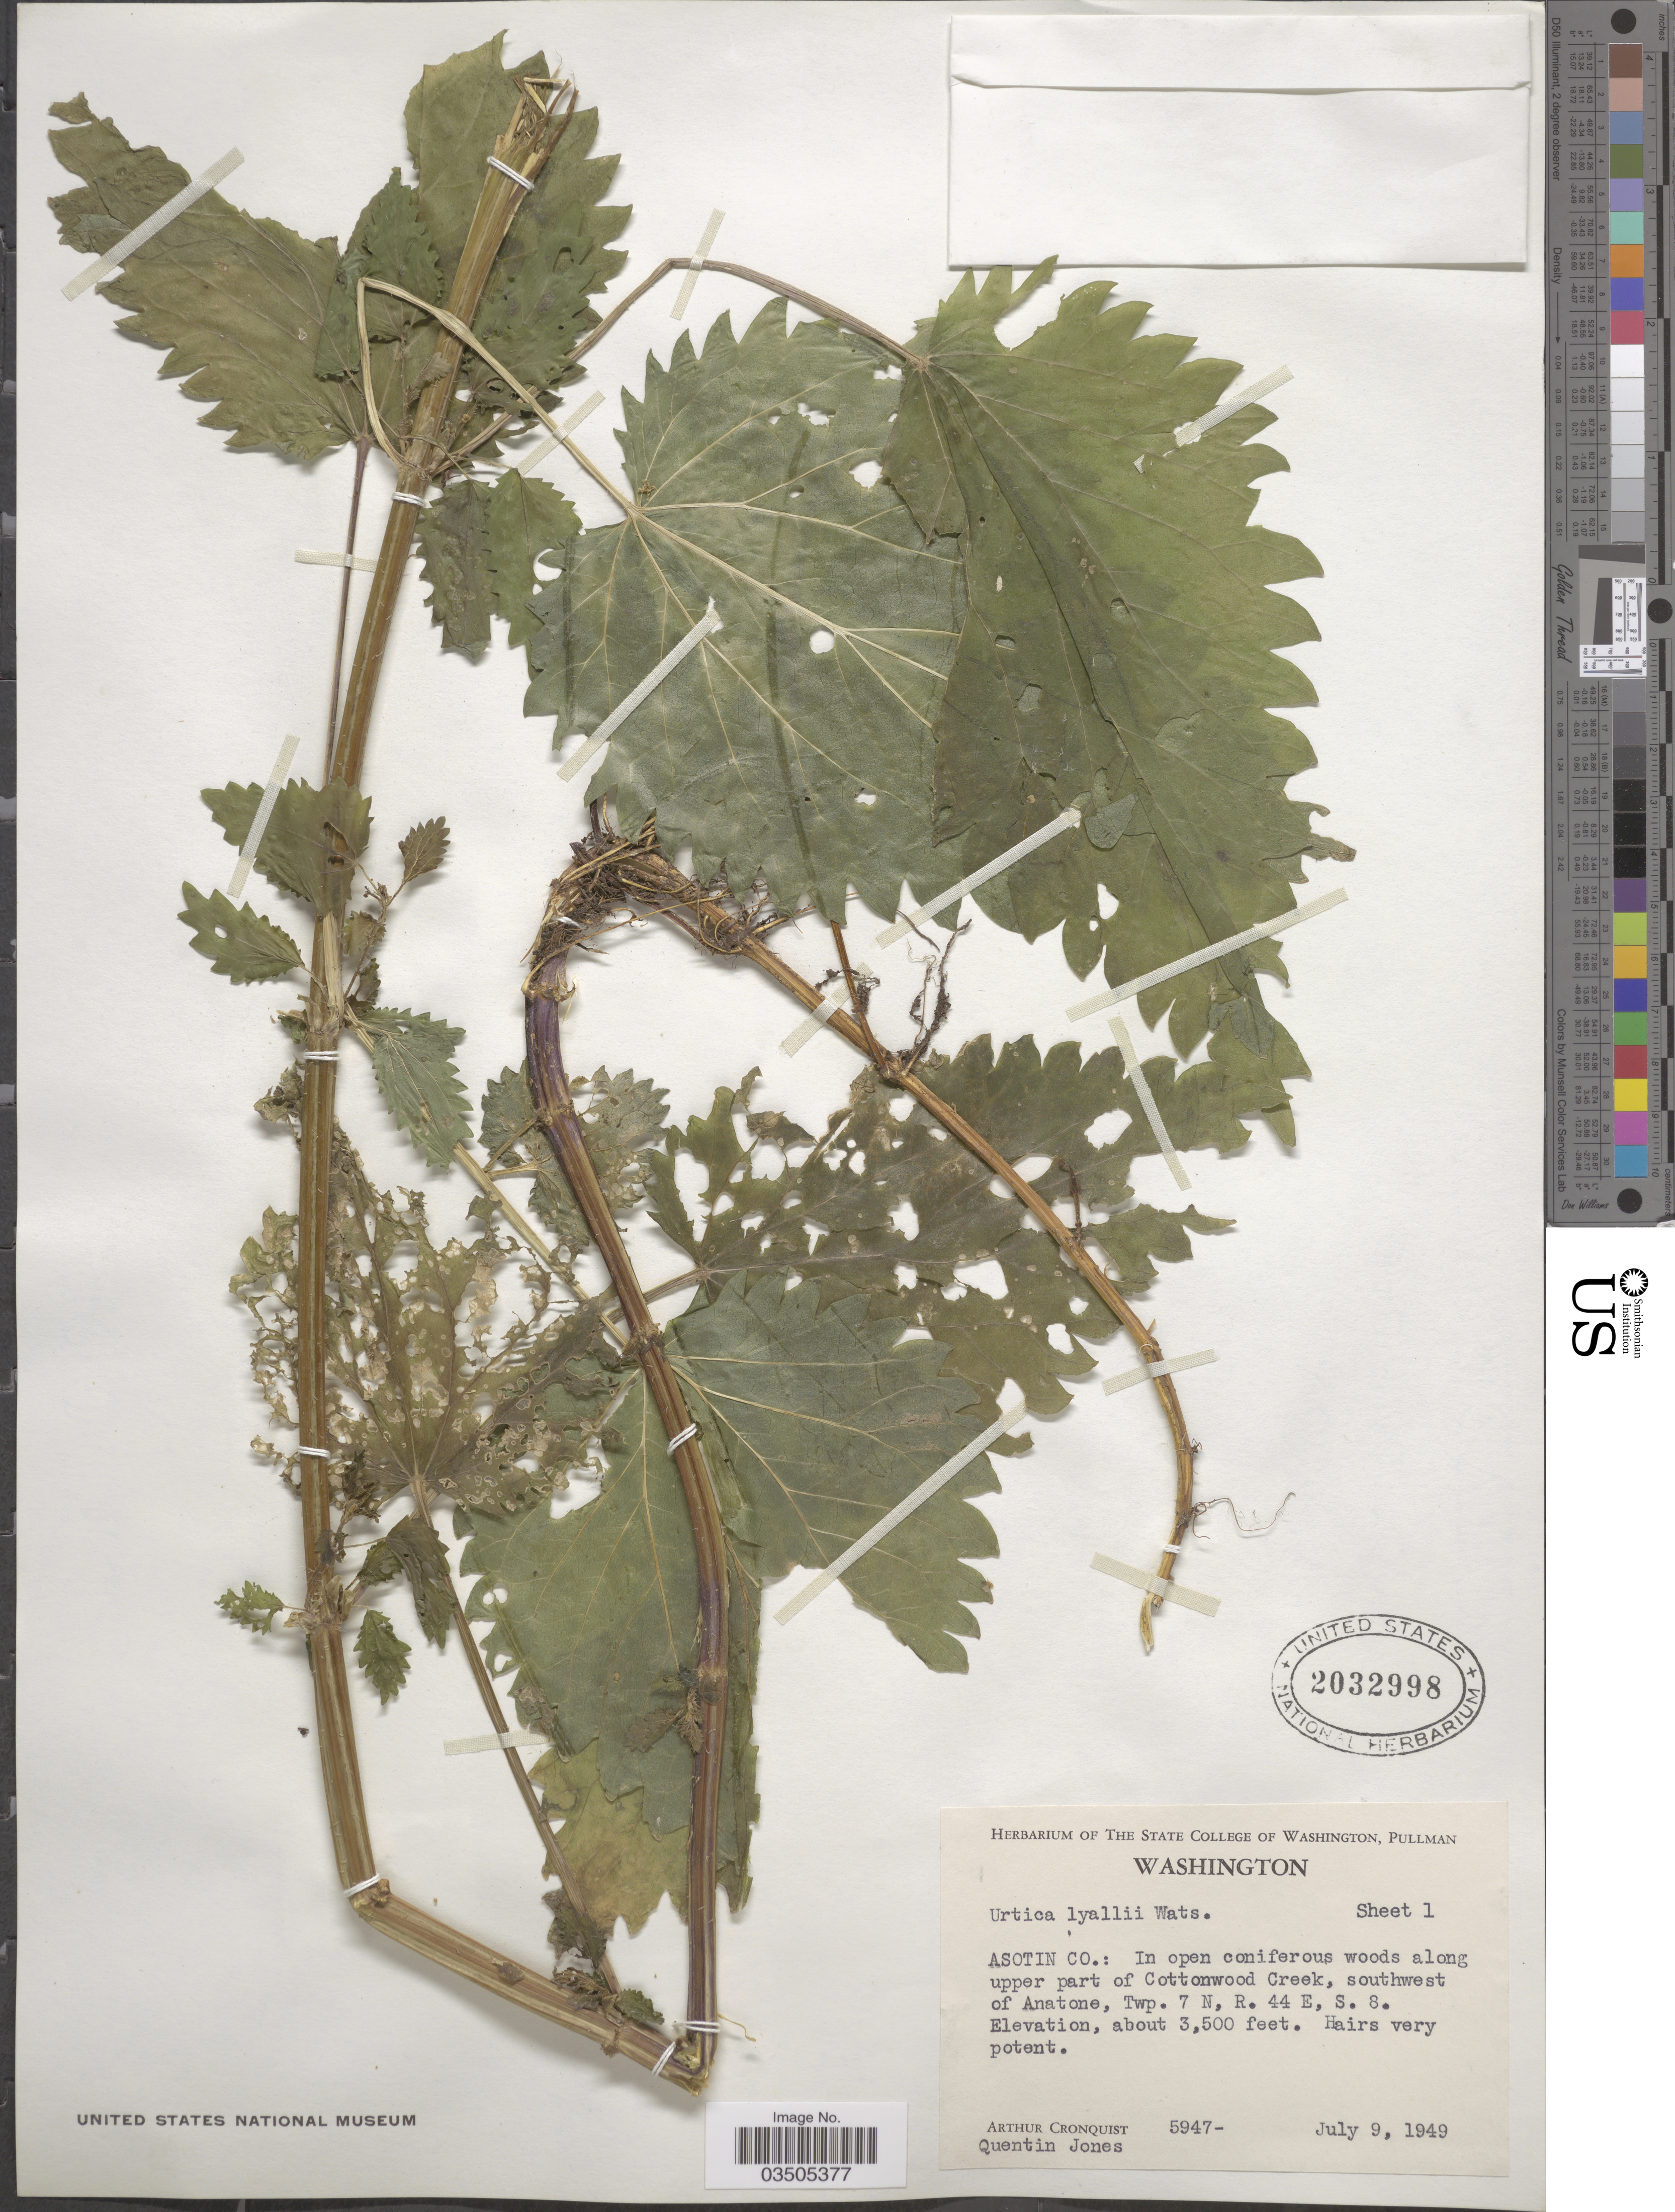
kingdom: Plantae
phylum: Tracheophyta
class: Magnoliopsida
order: Rosales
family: Urticaceae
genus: Urtica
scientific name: Urtica dioica subsp. gracilis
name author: L.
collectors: A. J. Cronquist & Q. Jones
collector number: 5947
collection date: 1949-07-09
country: United States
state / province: Washington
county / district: Asotin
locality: Asotin Co.: along upper part of Cottonwood Creek, southwest of Anatone, Twp. 7 N, R. 44 E, S. 8.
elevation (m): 1067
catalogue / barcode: US 2032998